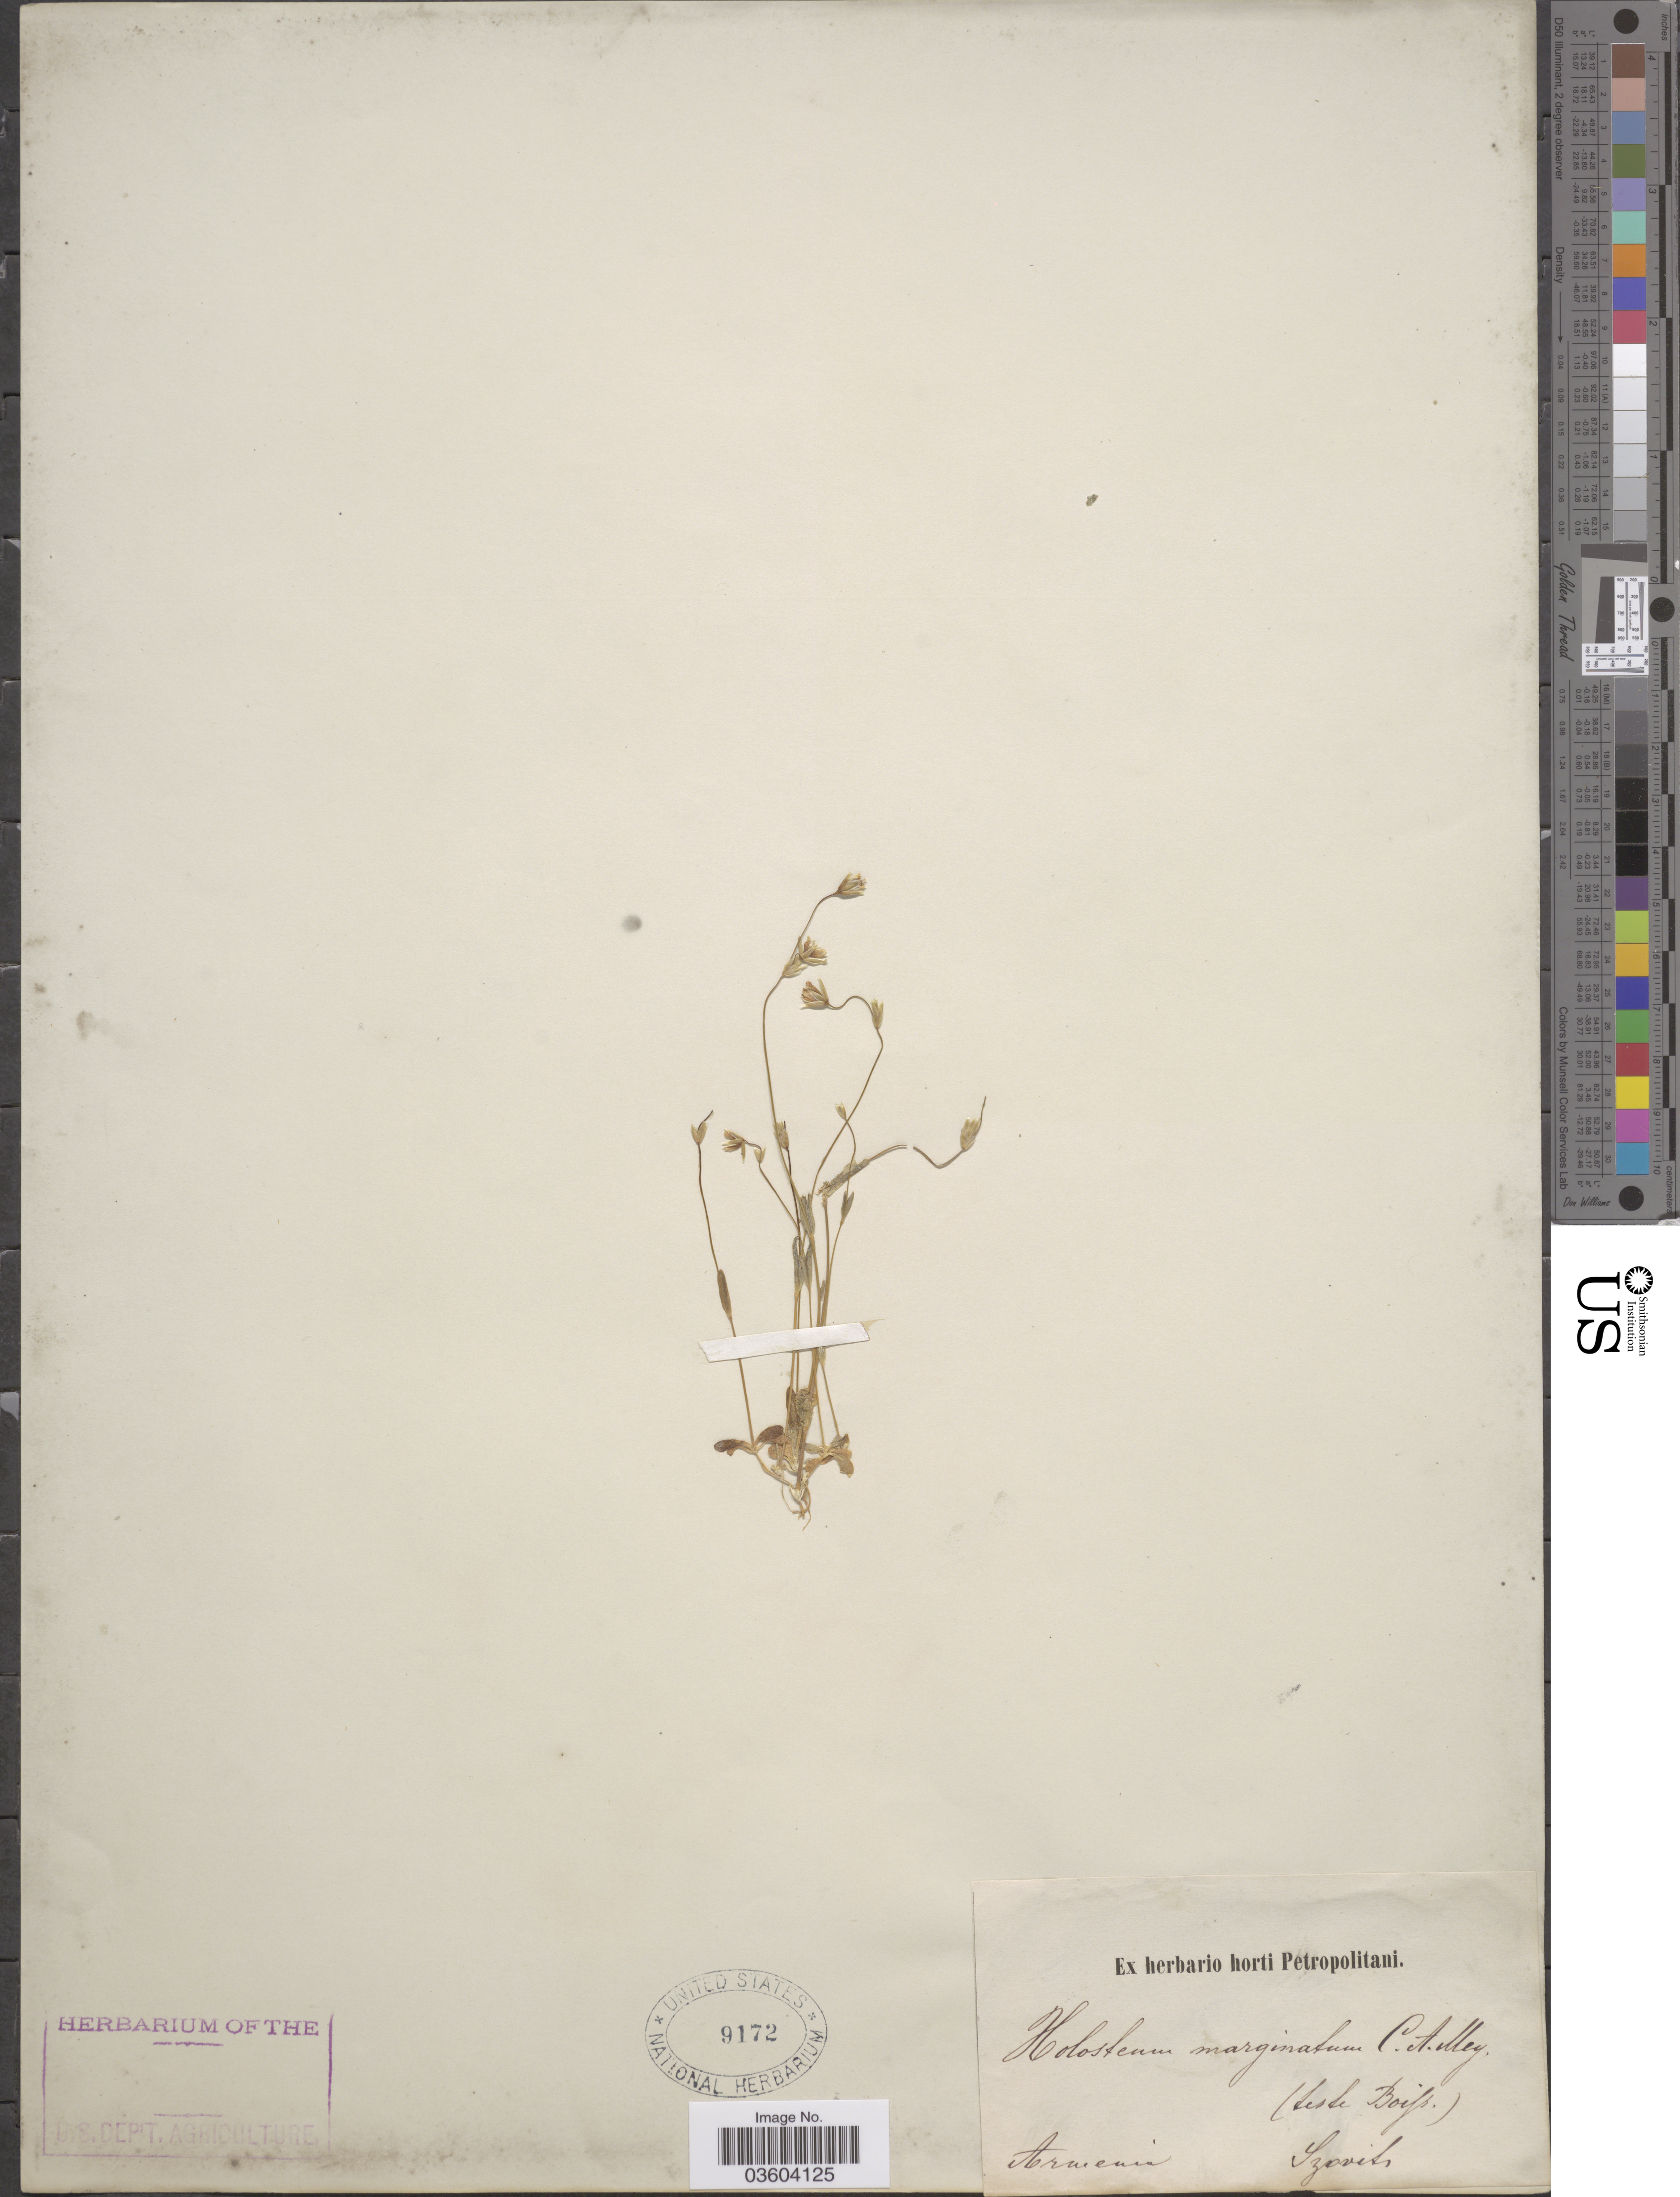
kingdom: Plantae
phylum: Tracheophyta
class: Magnoliopsida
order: Caryophyllales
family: Caryophyllaceae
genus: Holosteum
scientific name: Holosteum marginatum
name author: C.A. Mey.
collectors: Szovits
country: Armenia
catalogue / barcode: US 9172